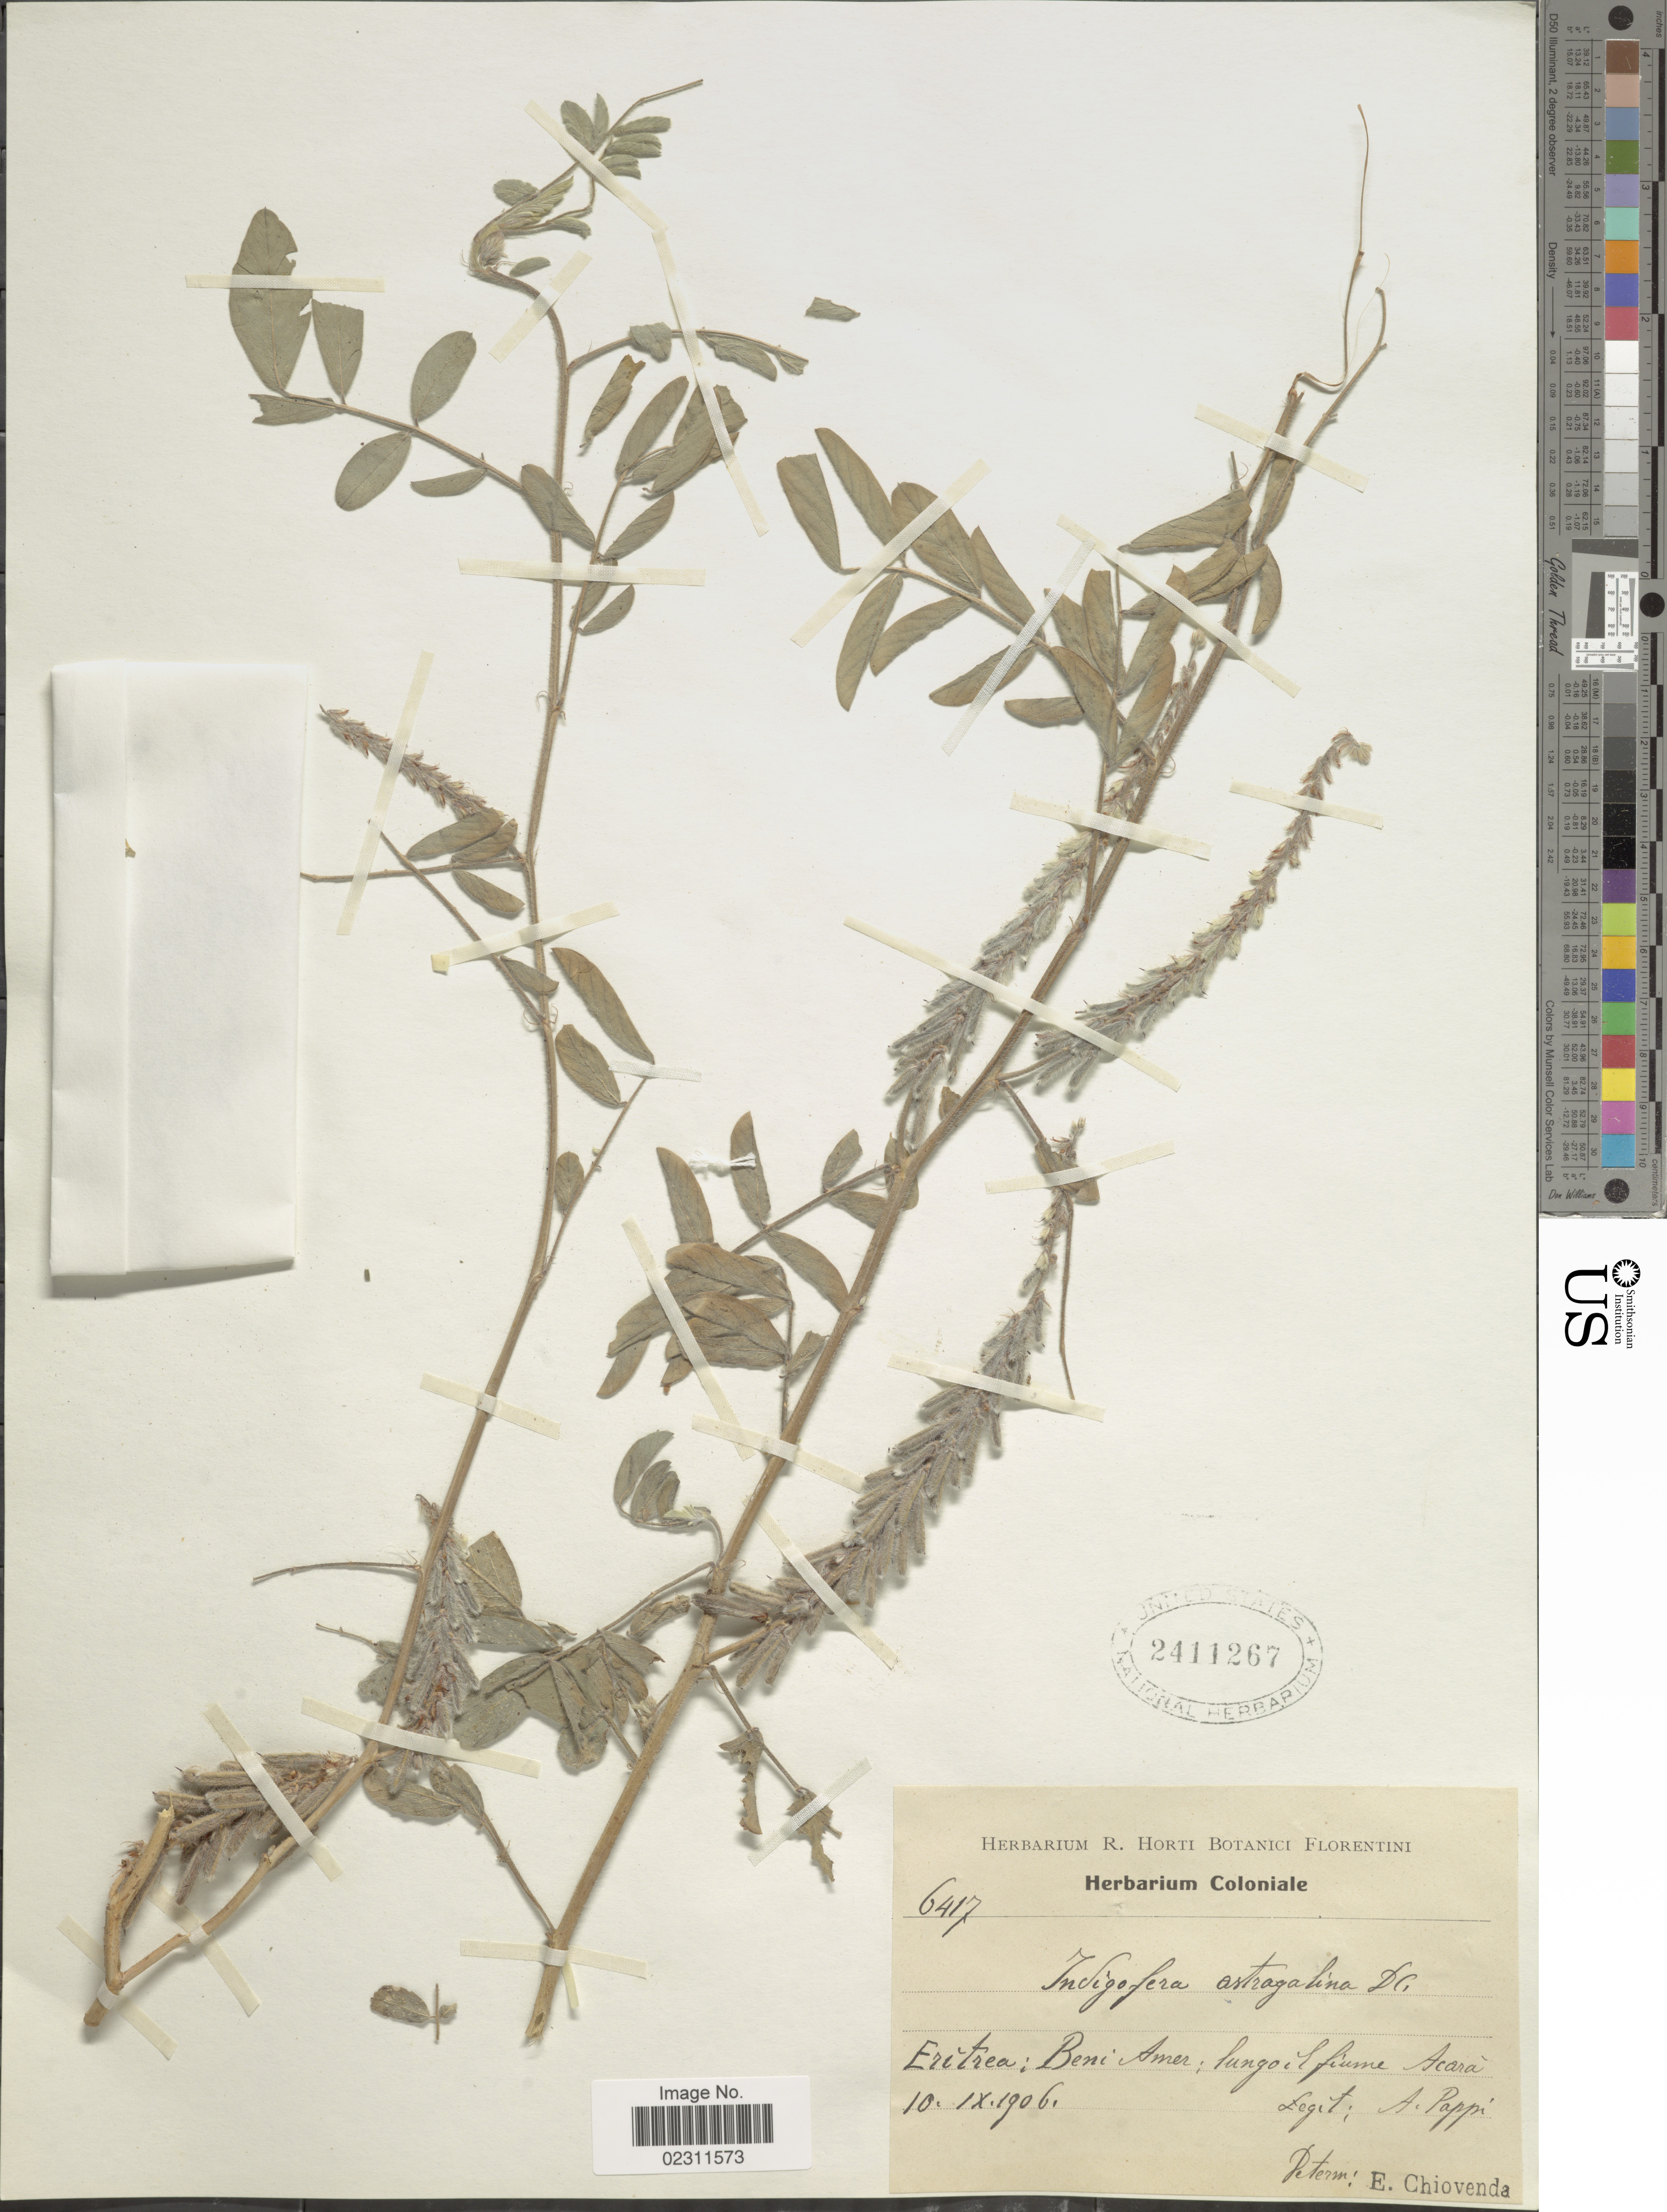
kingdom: Plantae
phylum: Tracheophyta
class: Magnoliopsida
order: Fabales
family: Fabaceae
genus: Indigofera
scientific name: Indigofera astrogalina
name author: DC.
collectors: A. Pappi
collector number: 6417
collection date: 1906-09-10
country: Eritrea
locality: Beni Amer, Sungo, Efiume [interpreted] Acara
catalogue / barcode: US 2411267